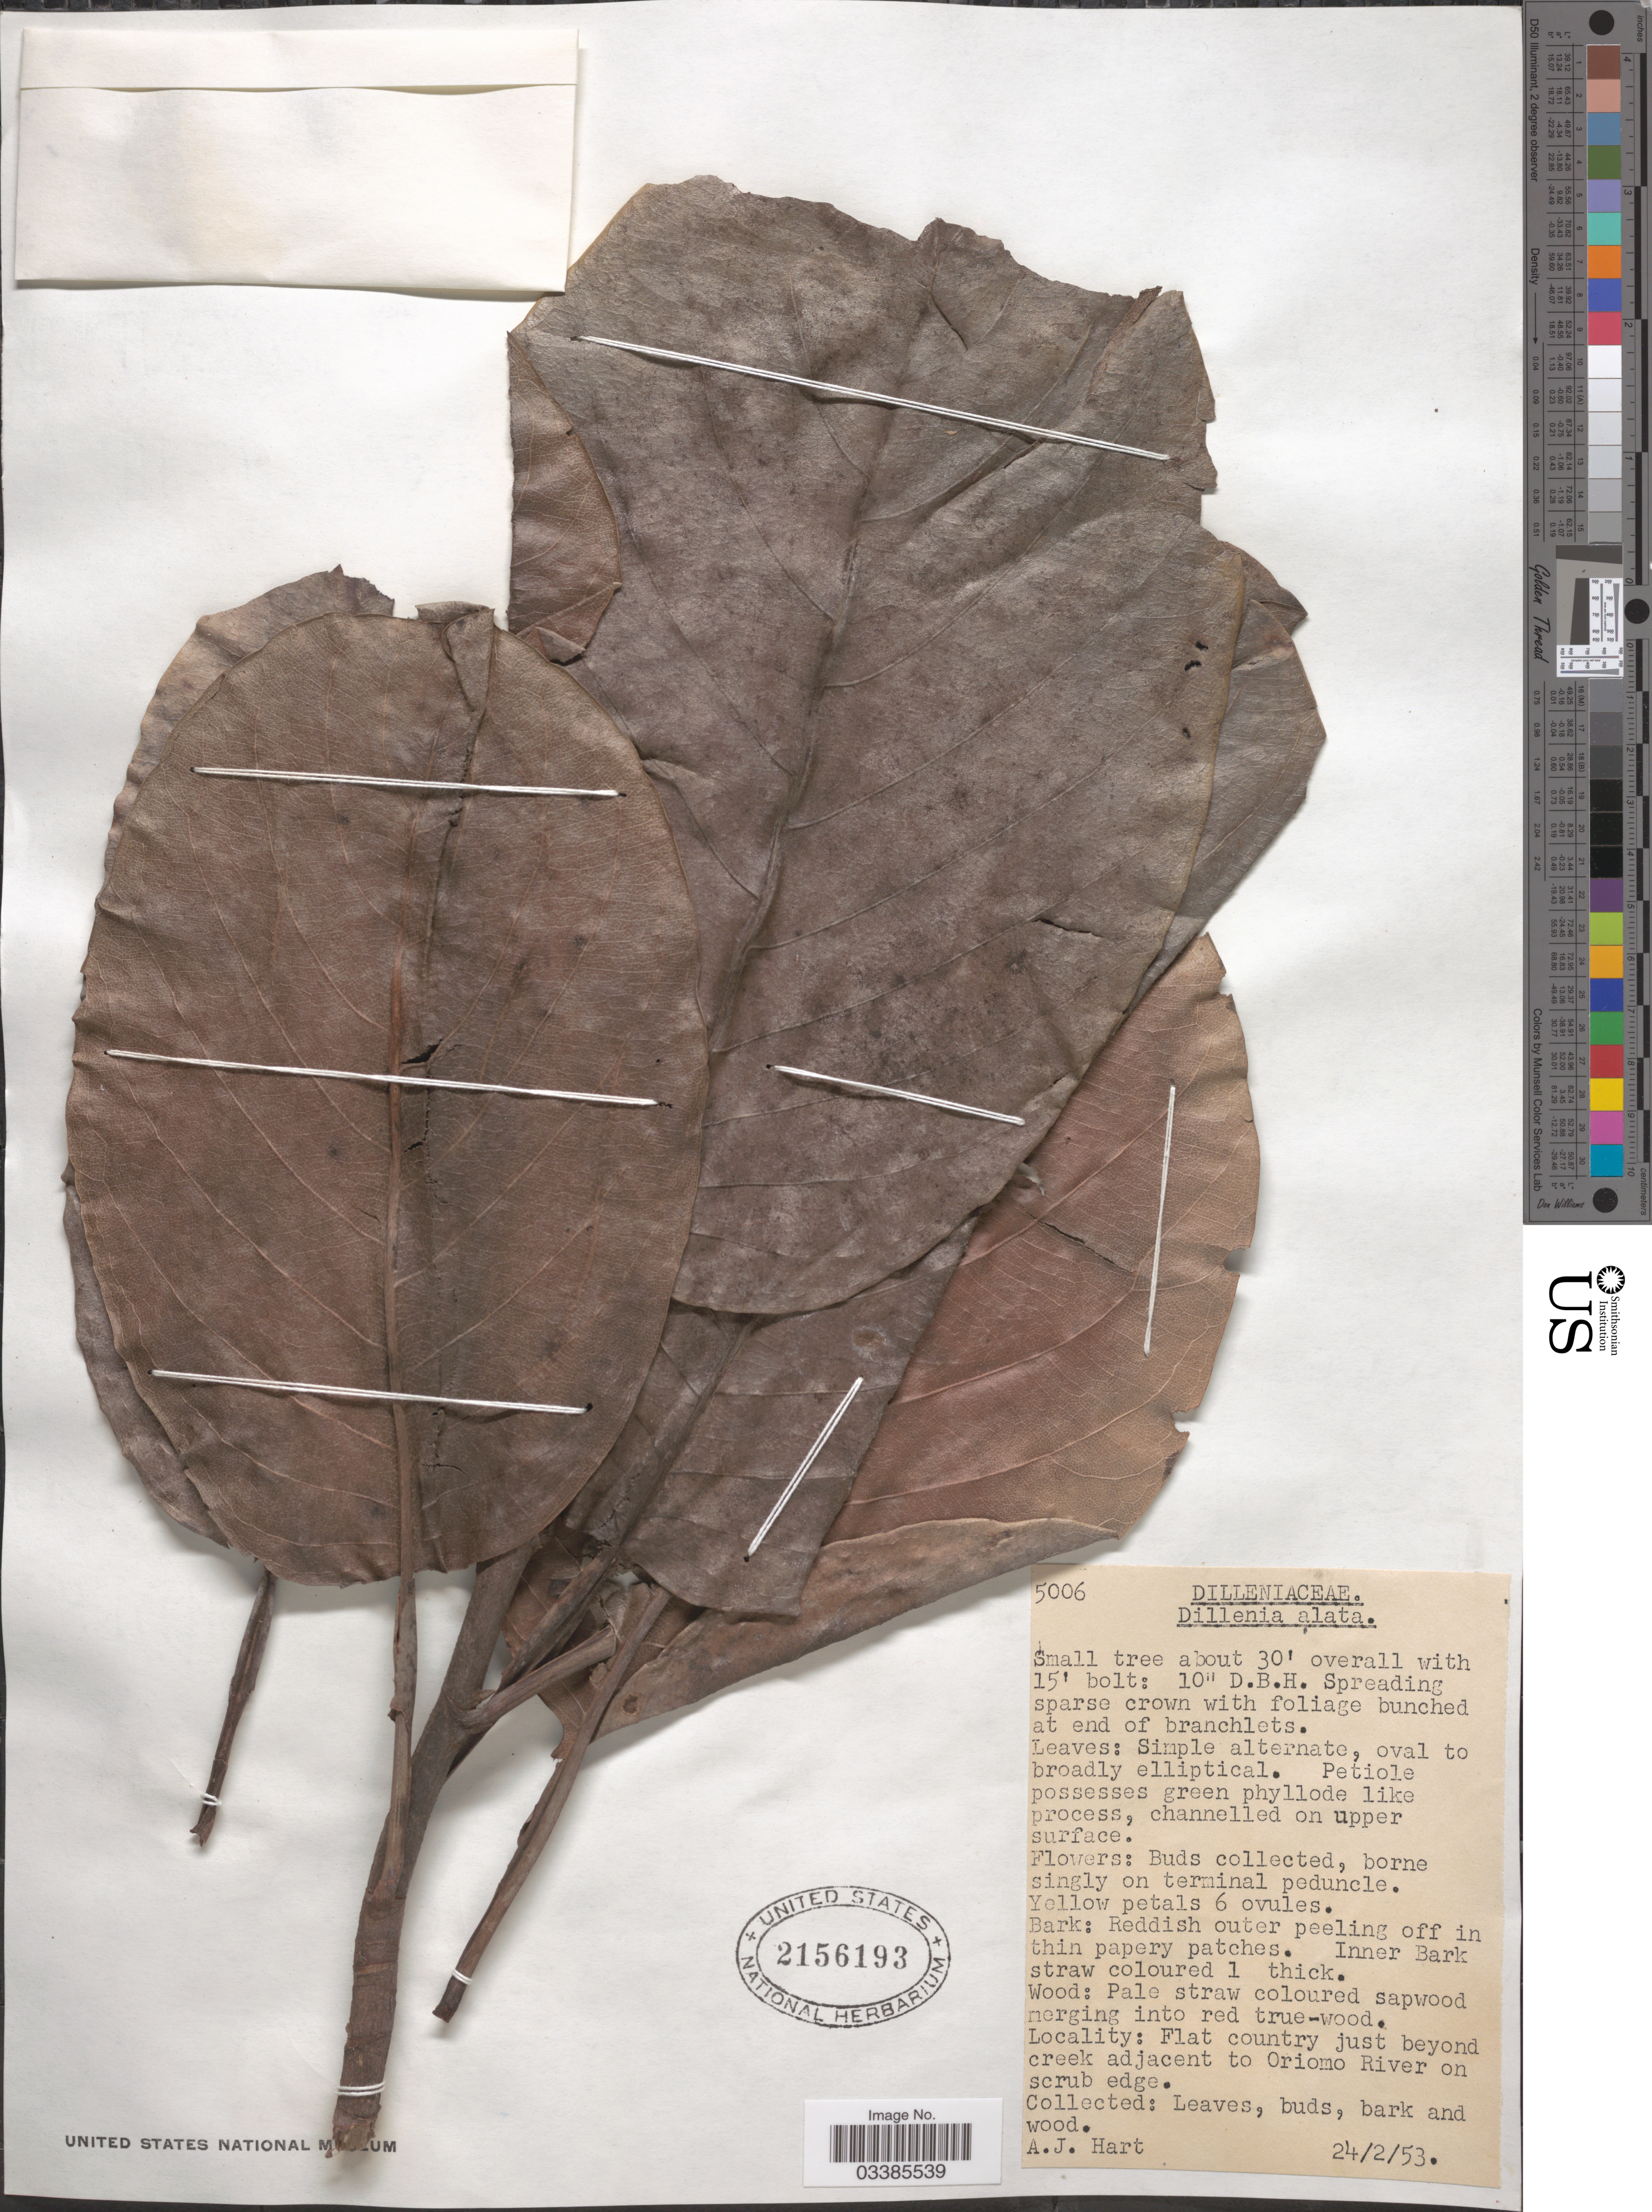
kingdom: Plantae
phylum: Tracheophyta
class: Magnoliopsida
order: Dilleniales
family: Dilleniaceae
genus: Dillenia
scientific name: Dillenia alata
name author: A. DC.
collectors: A. Hart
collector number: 5006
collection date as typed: Transcribed d/m/y: 24/2/53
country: Papua New Guinea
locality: Flat country just beyond creek adjacent to Oriomo River on scrub edge.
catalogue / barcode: US 2156193